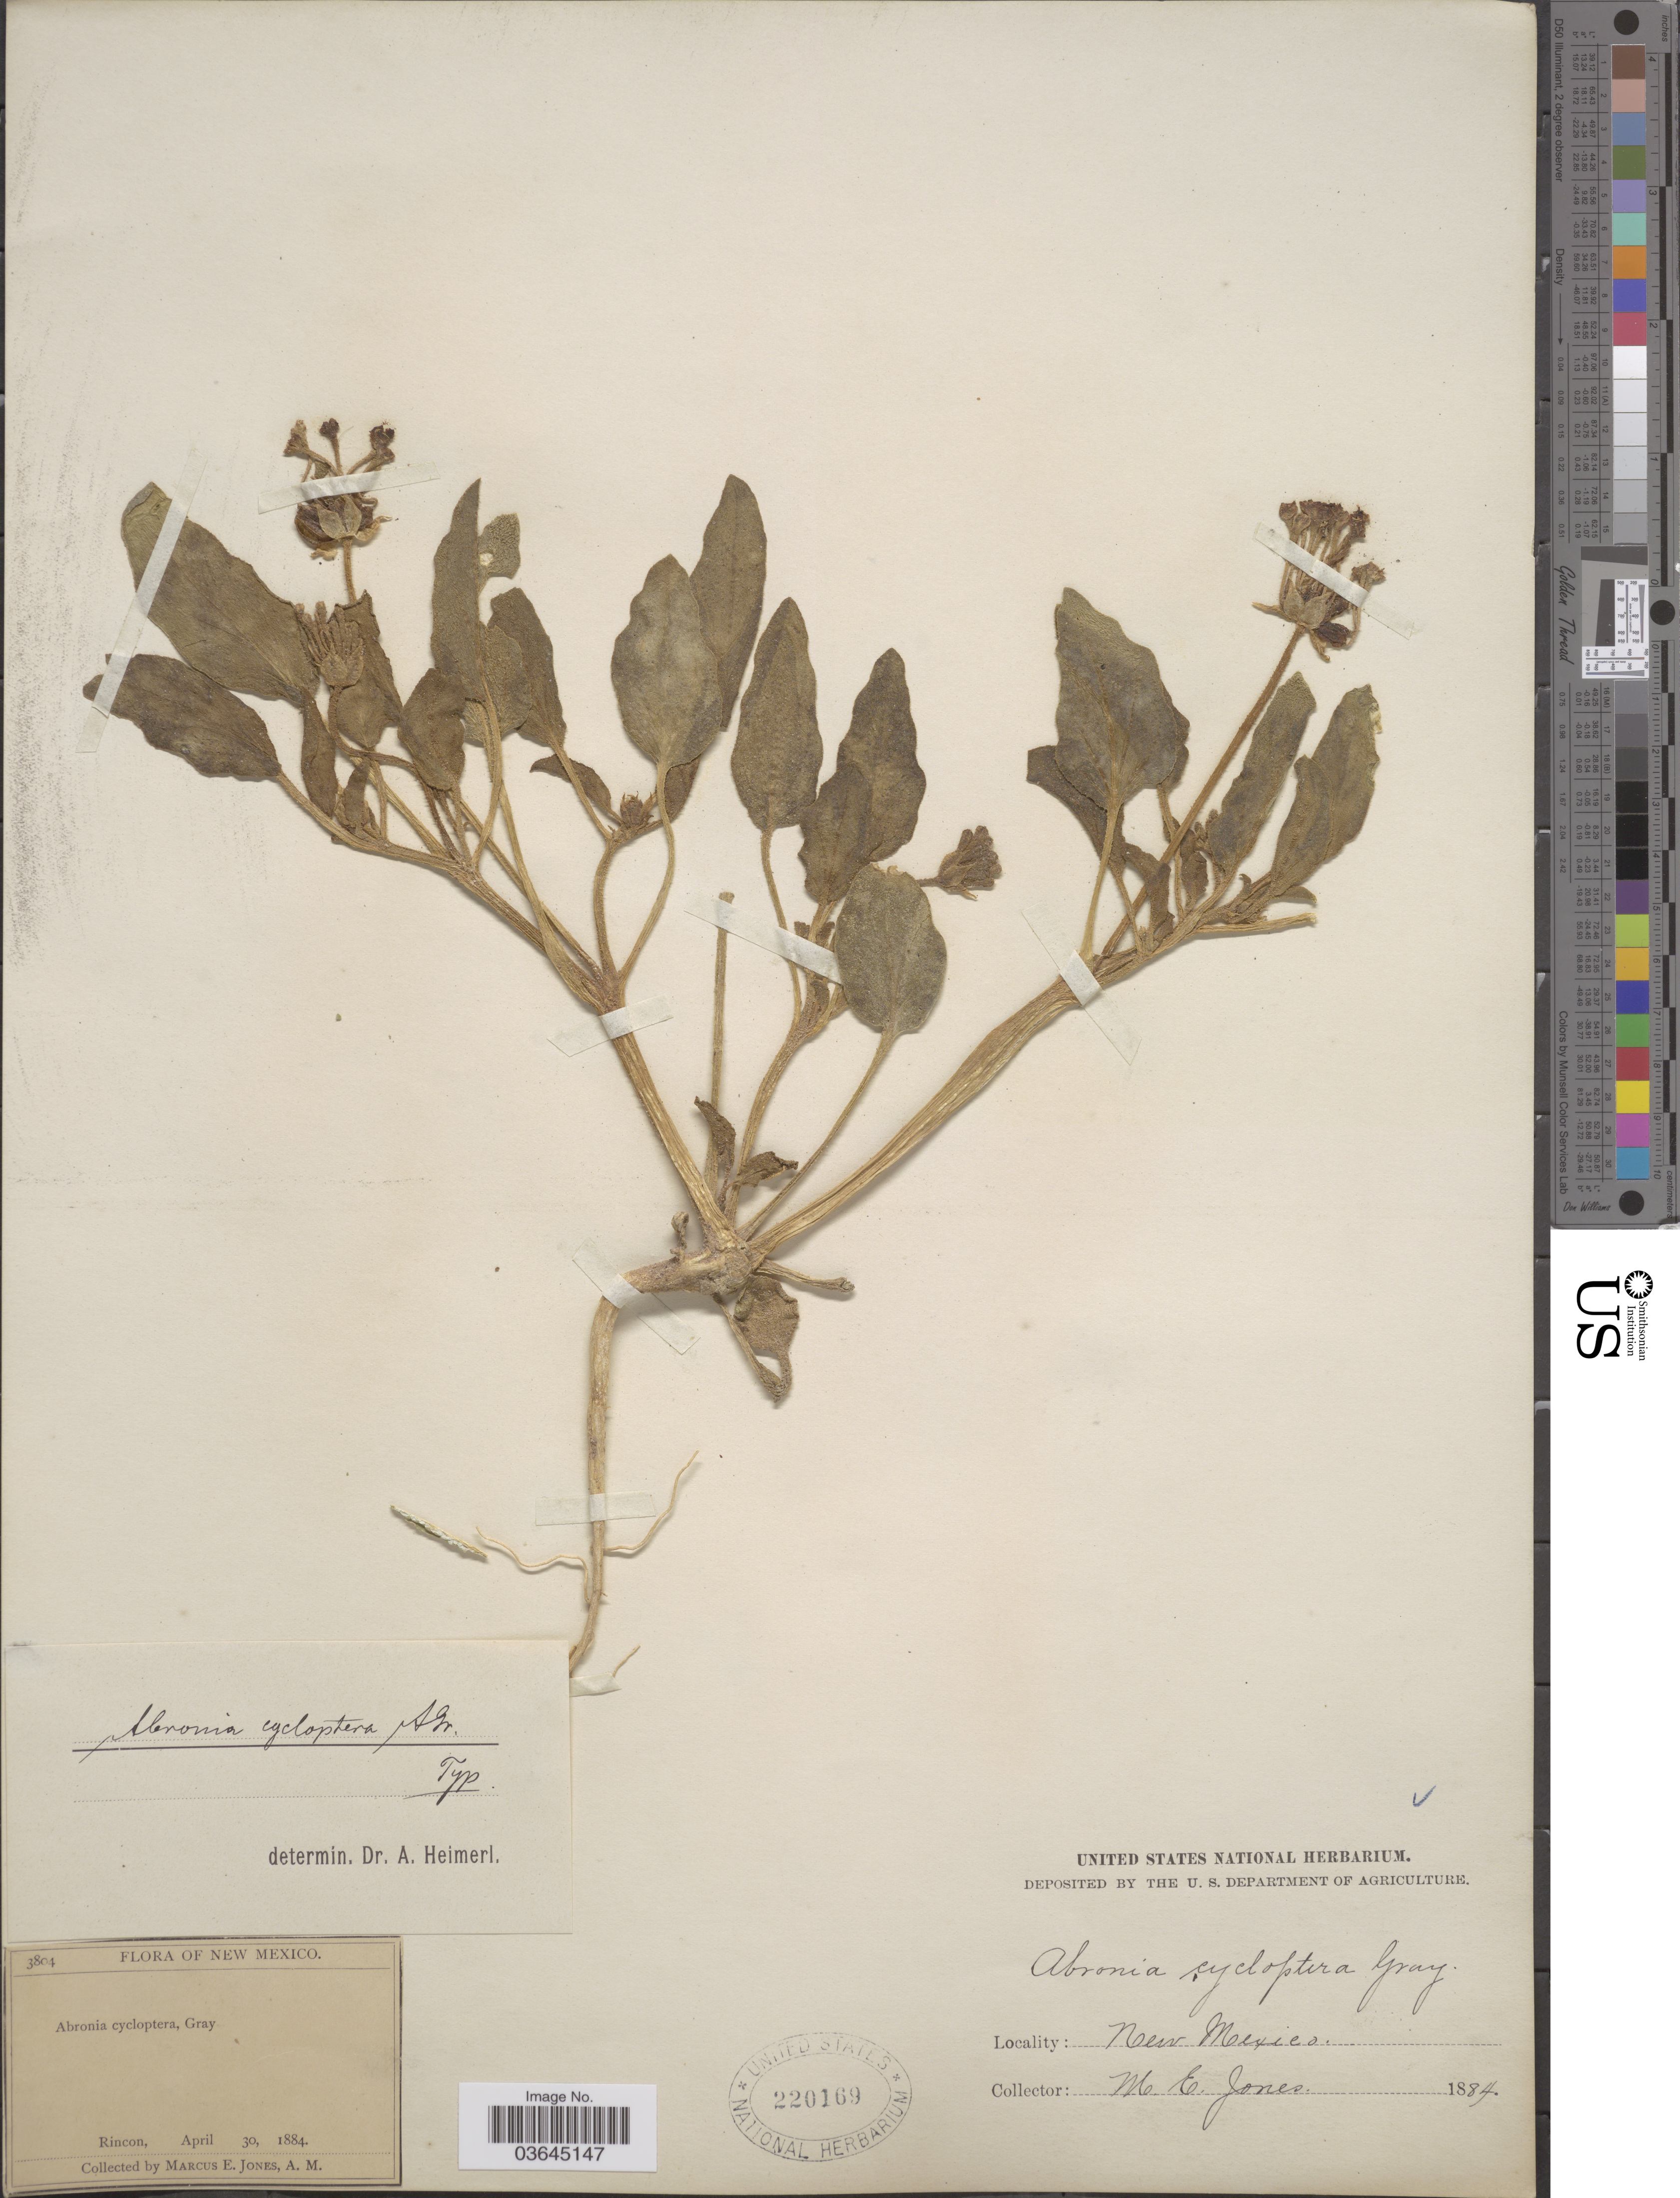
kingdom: Plantae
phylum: Tracheophyta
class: Magnoliopsida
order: Caryophyllales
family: Nyctaginaceae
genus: Tripterocalyx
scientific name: Tripterocalyx carneus var. carneus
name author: (Greene) L.A. Galloway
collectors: M. E. Jones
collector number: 3804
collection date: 1884-04-30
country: United States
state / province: New Mexico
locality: Rincon.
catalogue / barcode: US 220169